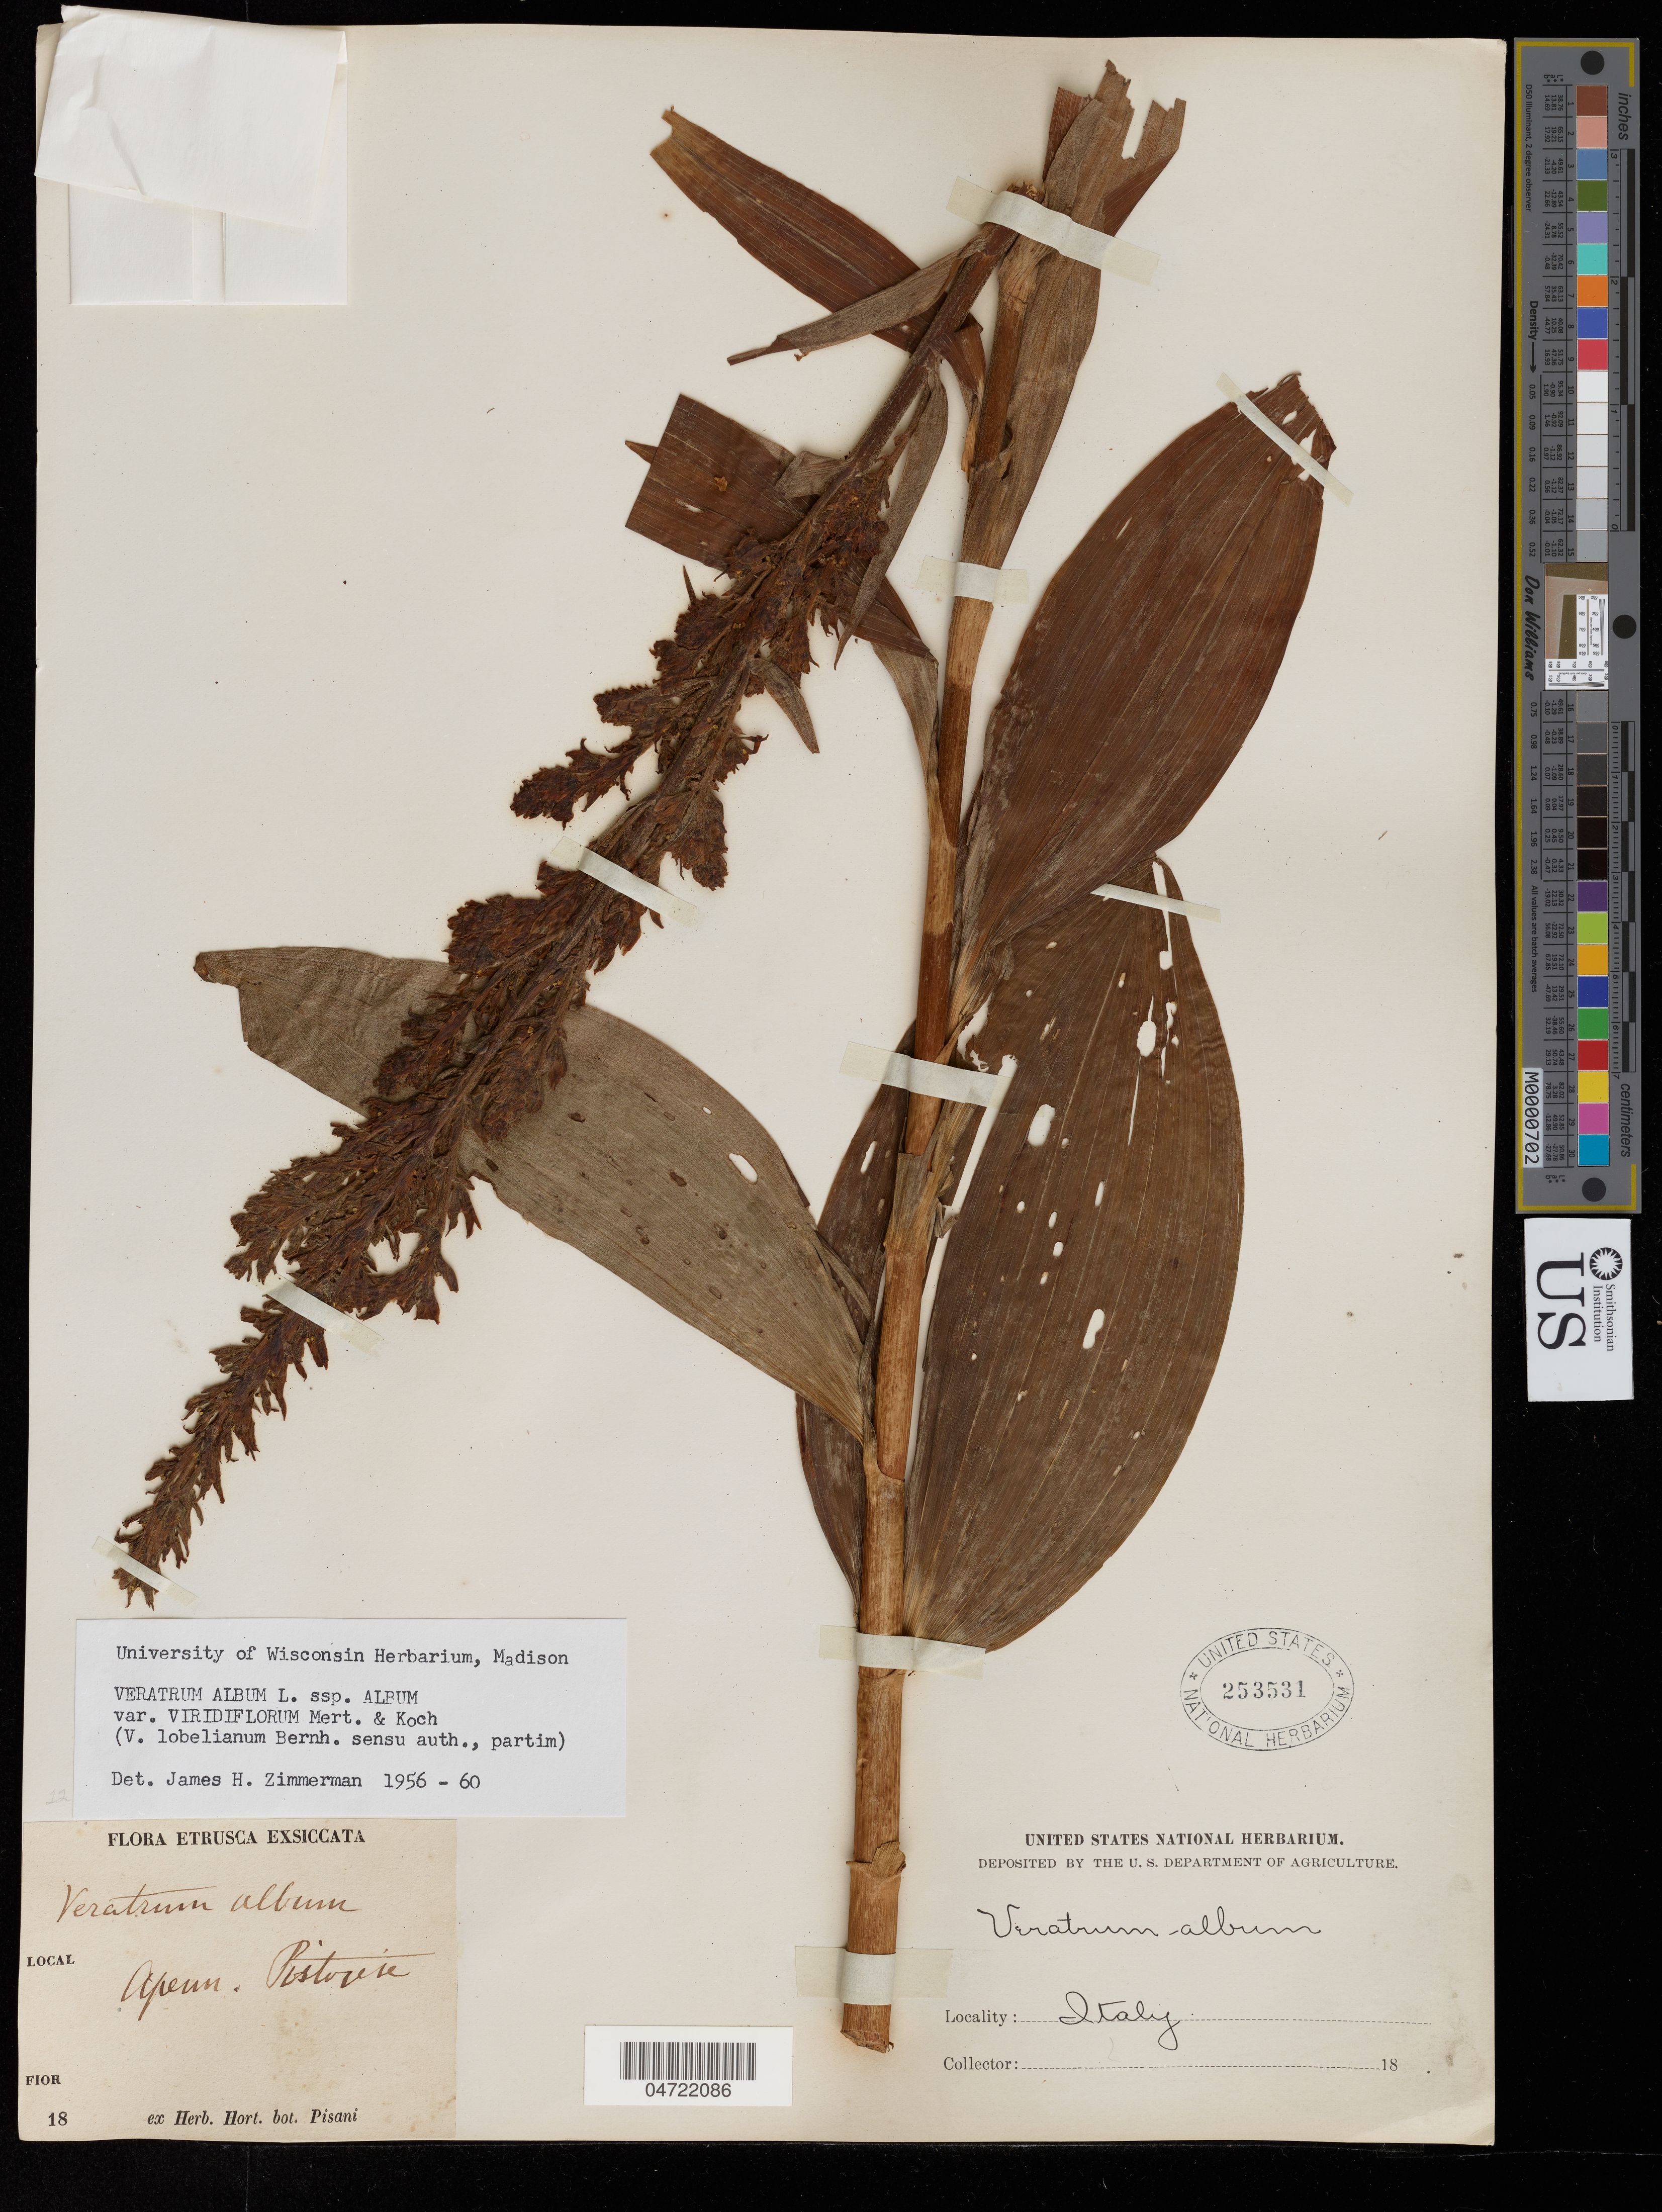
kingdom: Plantae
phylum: Tracheophyta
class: Liliopsida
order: Liliales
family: Melanthiaceae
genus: Veratrum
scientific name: Veratrum album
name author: L.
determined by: Zimmerman, James Hall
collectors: H. Pisani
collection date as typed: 1846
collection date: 1846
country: Italy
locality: Flora Etrusca Exsiccata. Macchie del [ ] pisani. Fior. Marzo.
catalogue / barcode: US 253531